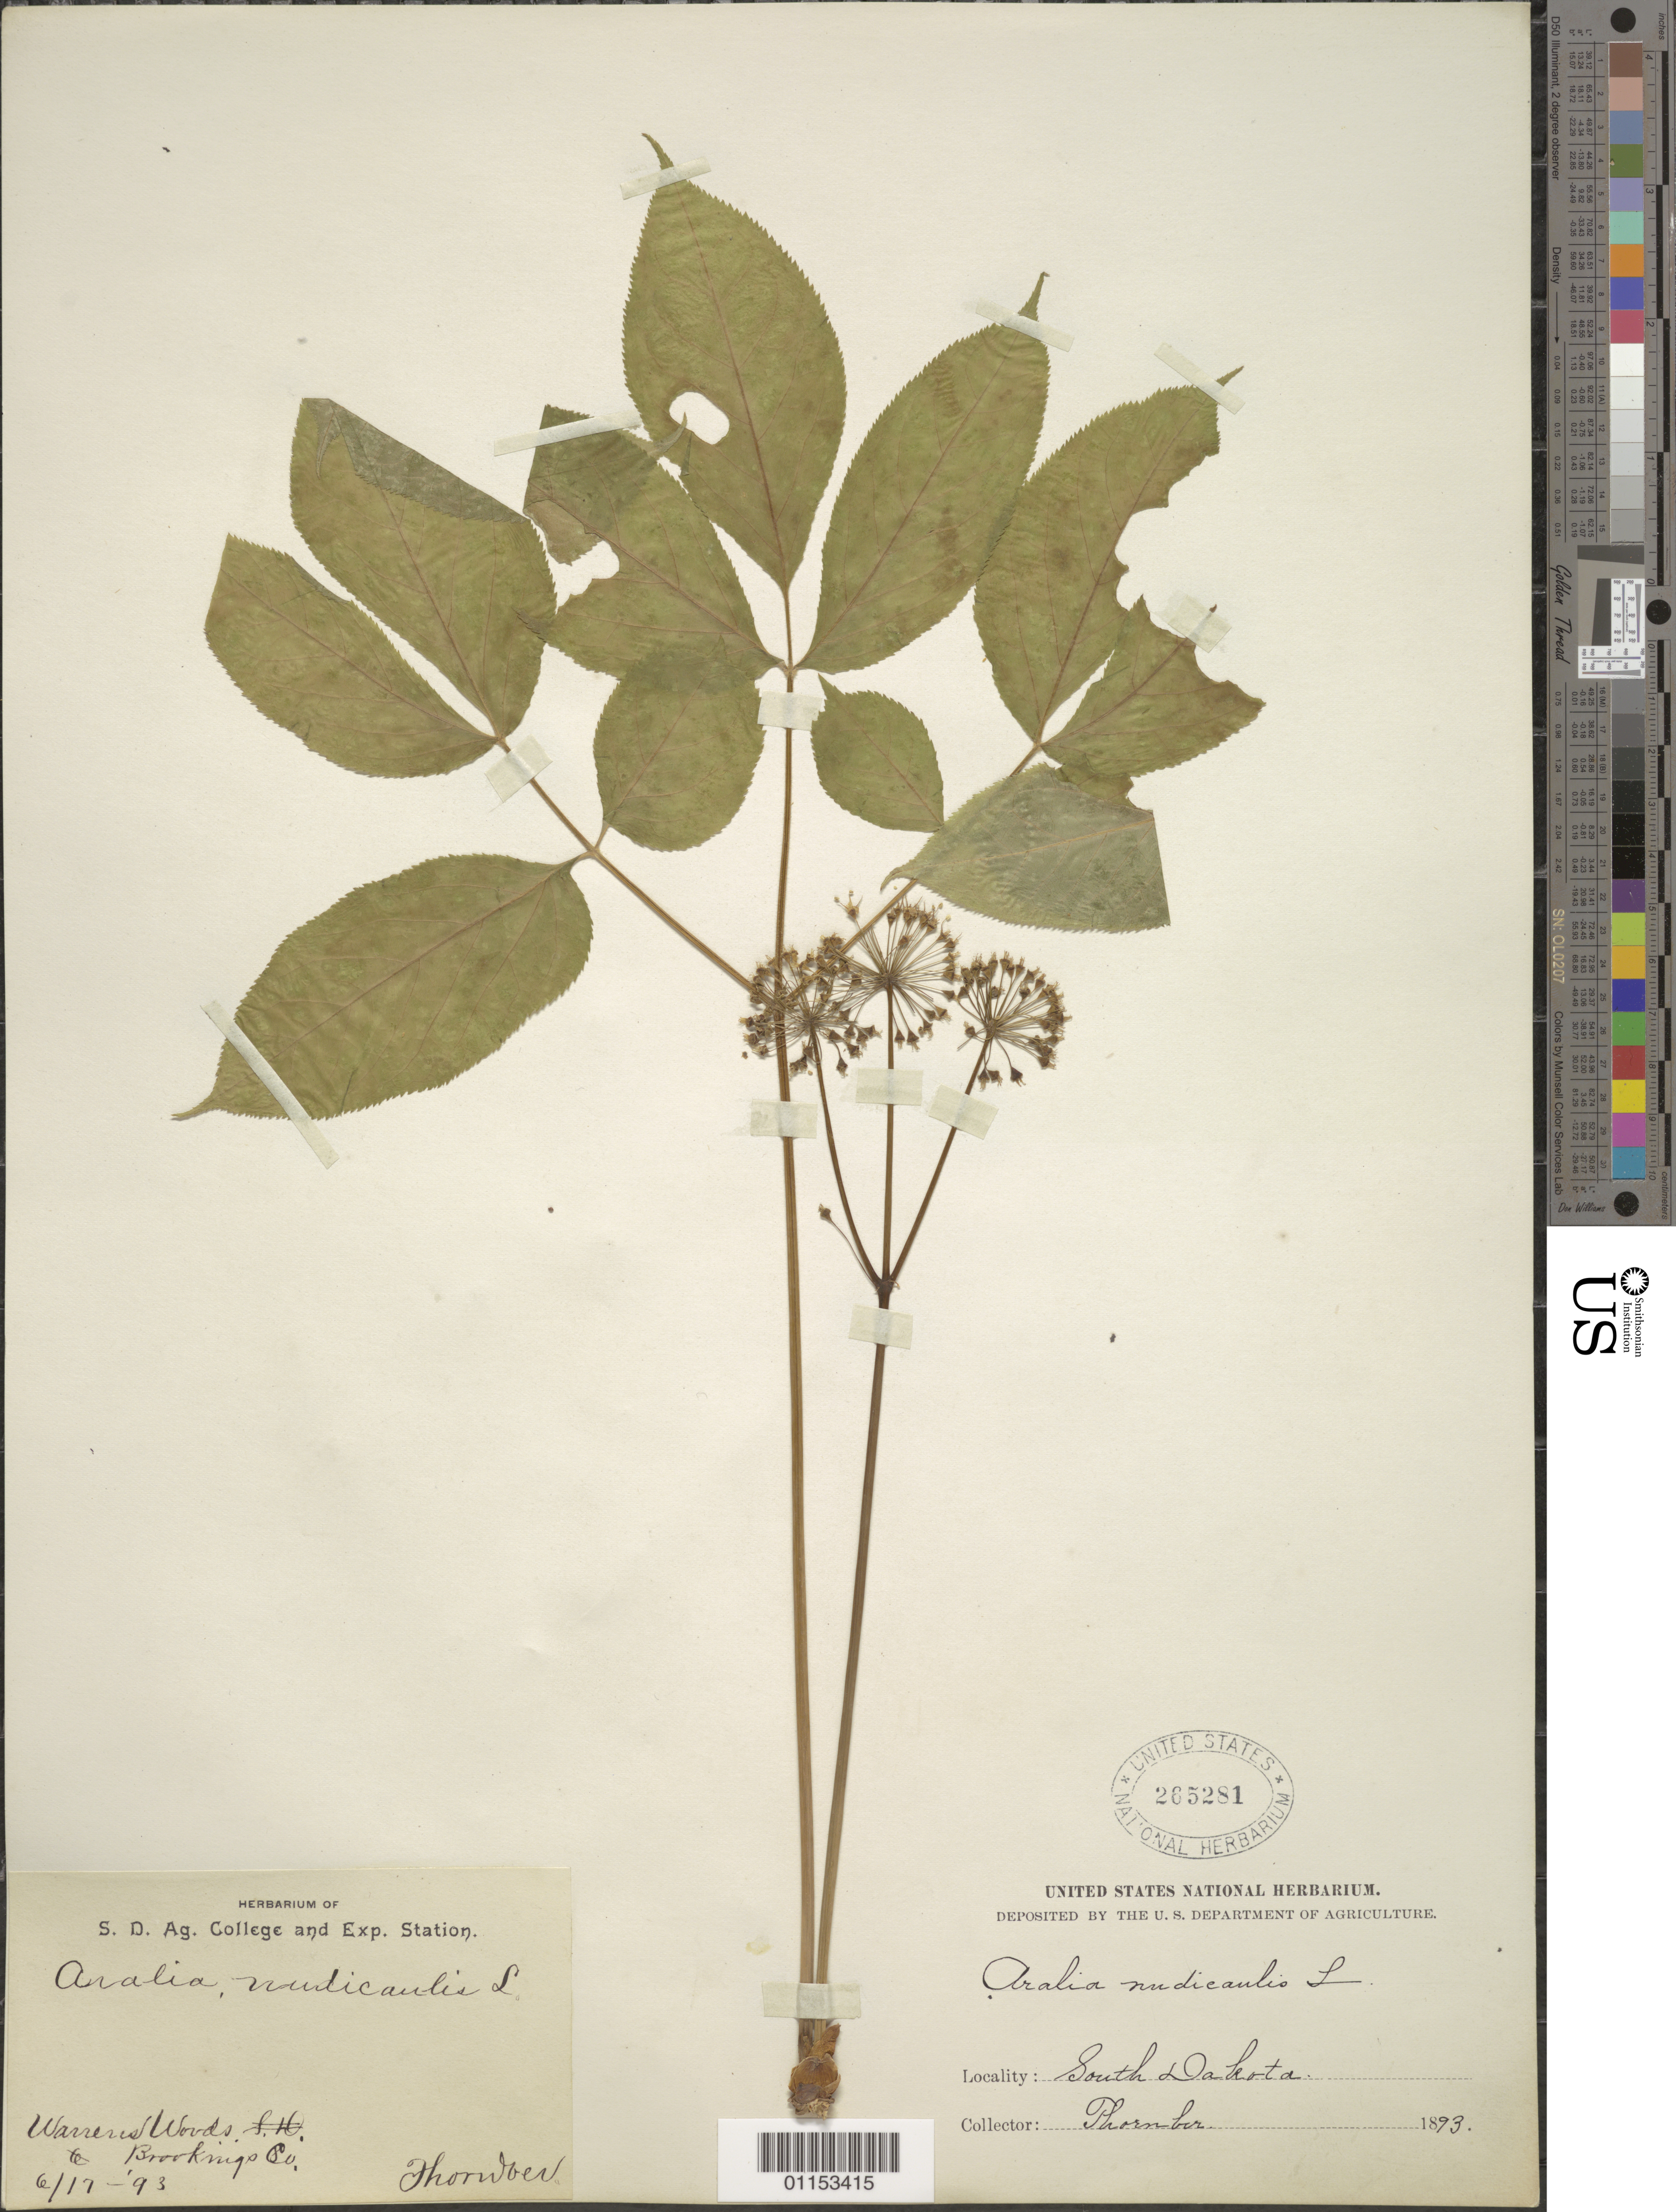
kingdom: Plantae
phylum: Tracheophyta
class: Magnoliopsida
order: Apiales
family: Araliaceae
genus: Aralia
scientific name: Aralia nudicaulis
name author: L.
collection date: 1893-06-17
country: United States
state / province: South Dakota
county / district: Brookings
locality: Warren Woods.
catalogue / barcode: US 265281